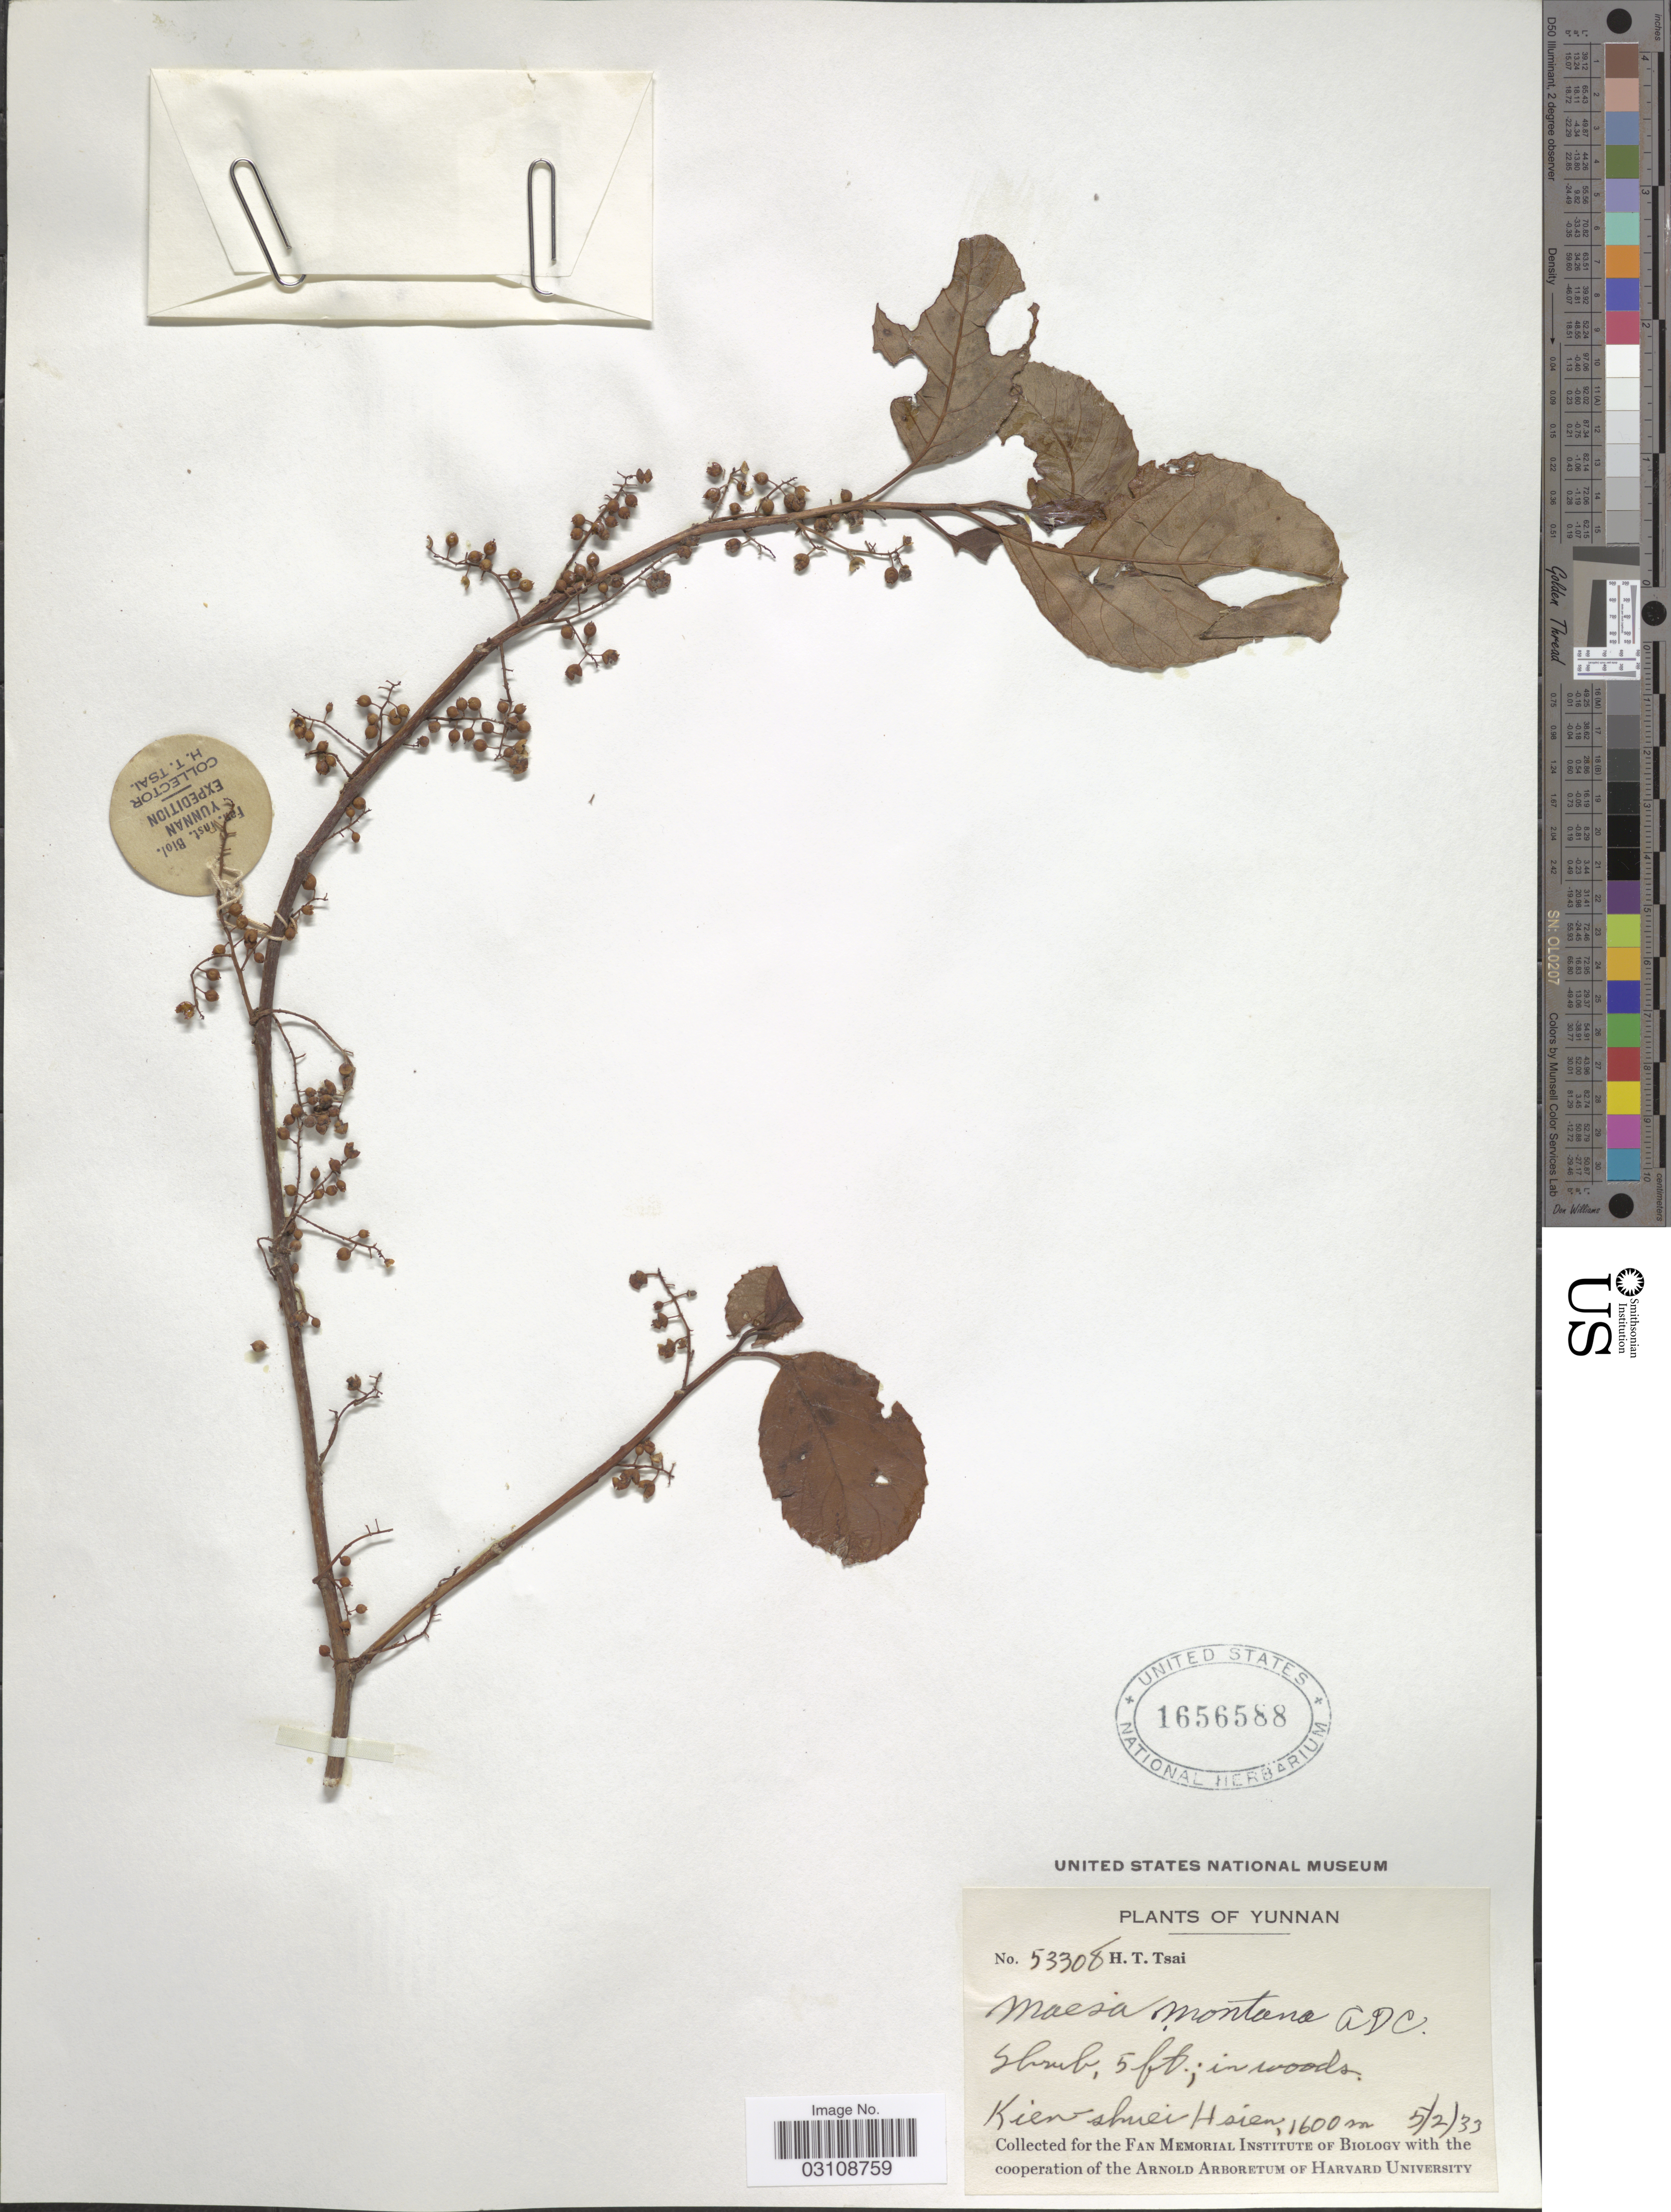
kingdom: Plantae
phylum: Tracheophyta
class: Magnoliopsida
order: Ericales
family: Primulaceae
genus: Maesa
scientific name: Maesa montana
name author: A. DC.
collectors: H. Tsai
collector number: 53308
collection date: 1933-02-05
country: China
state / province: Yunnan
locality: Kien-shuei Hsien.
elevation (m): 1600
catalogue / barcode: US 1656588